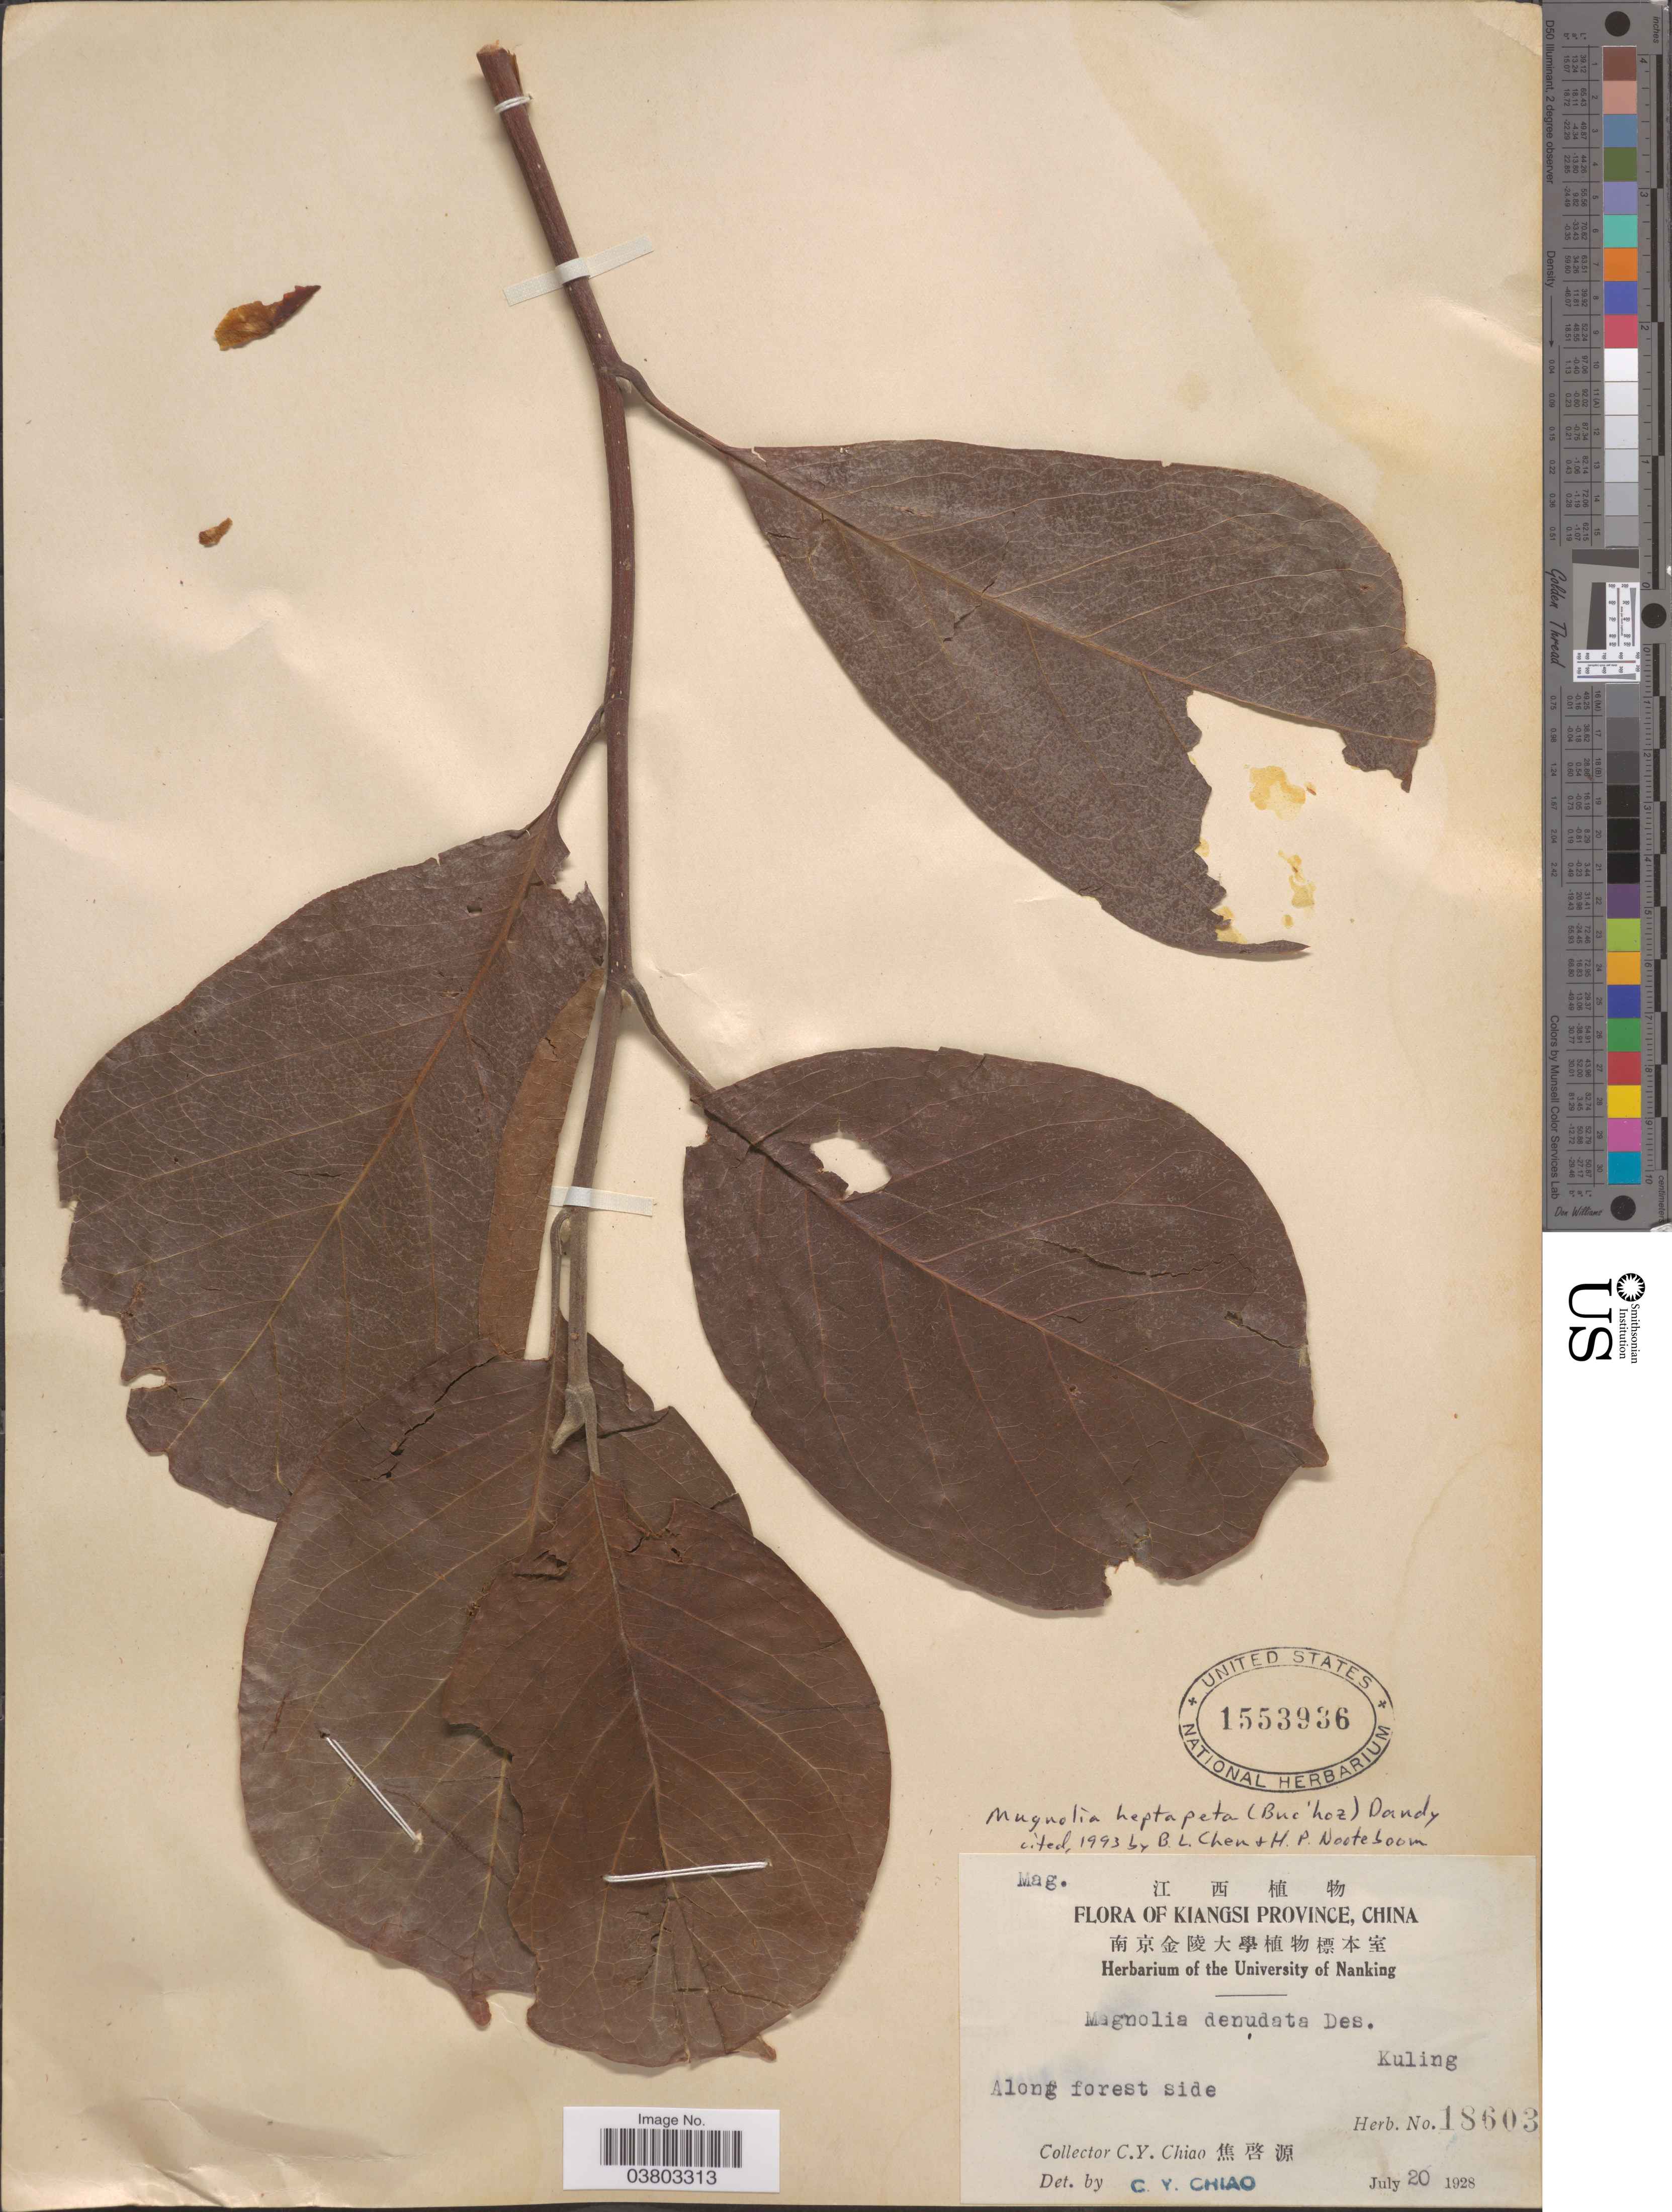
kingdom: Plantae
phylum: Tracheophyta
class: Magnoliopsida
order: Magnoliales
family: Magnoliaceae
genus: Magnolia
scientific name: Magnolia heptapeta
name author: (Buc'hoz) Dandy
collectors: C. Y. Chiao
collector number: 18603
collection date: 1928-07-20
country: China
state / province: Jiangxi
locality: Kiangsi Province. Kuling. Along stream side.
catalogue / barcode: US 1553936